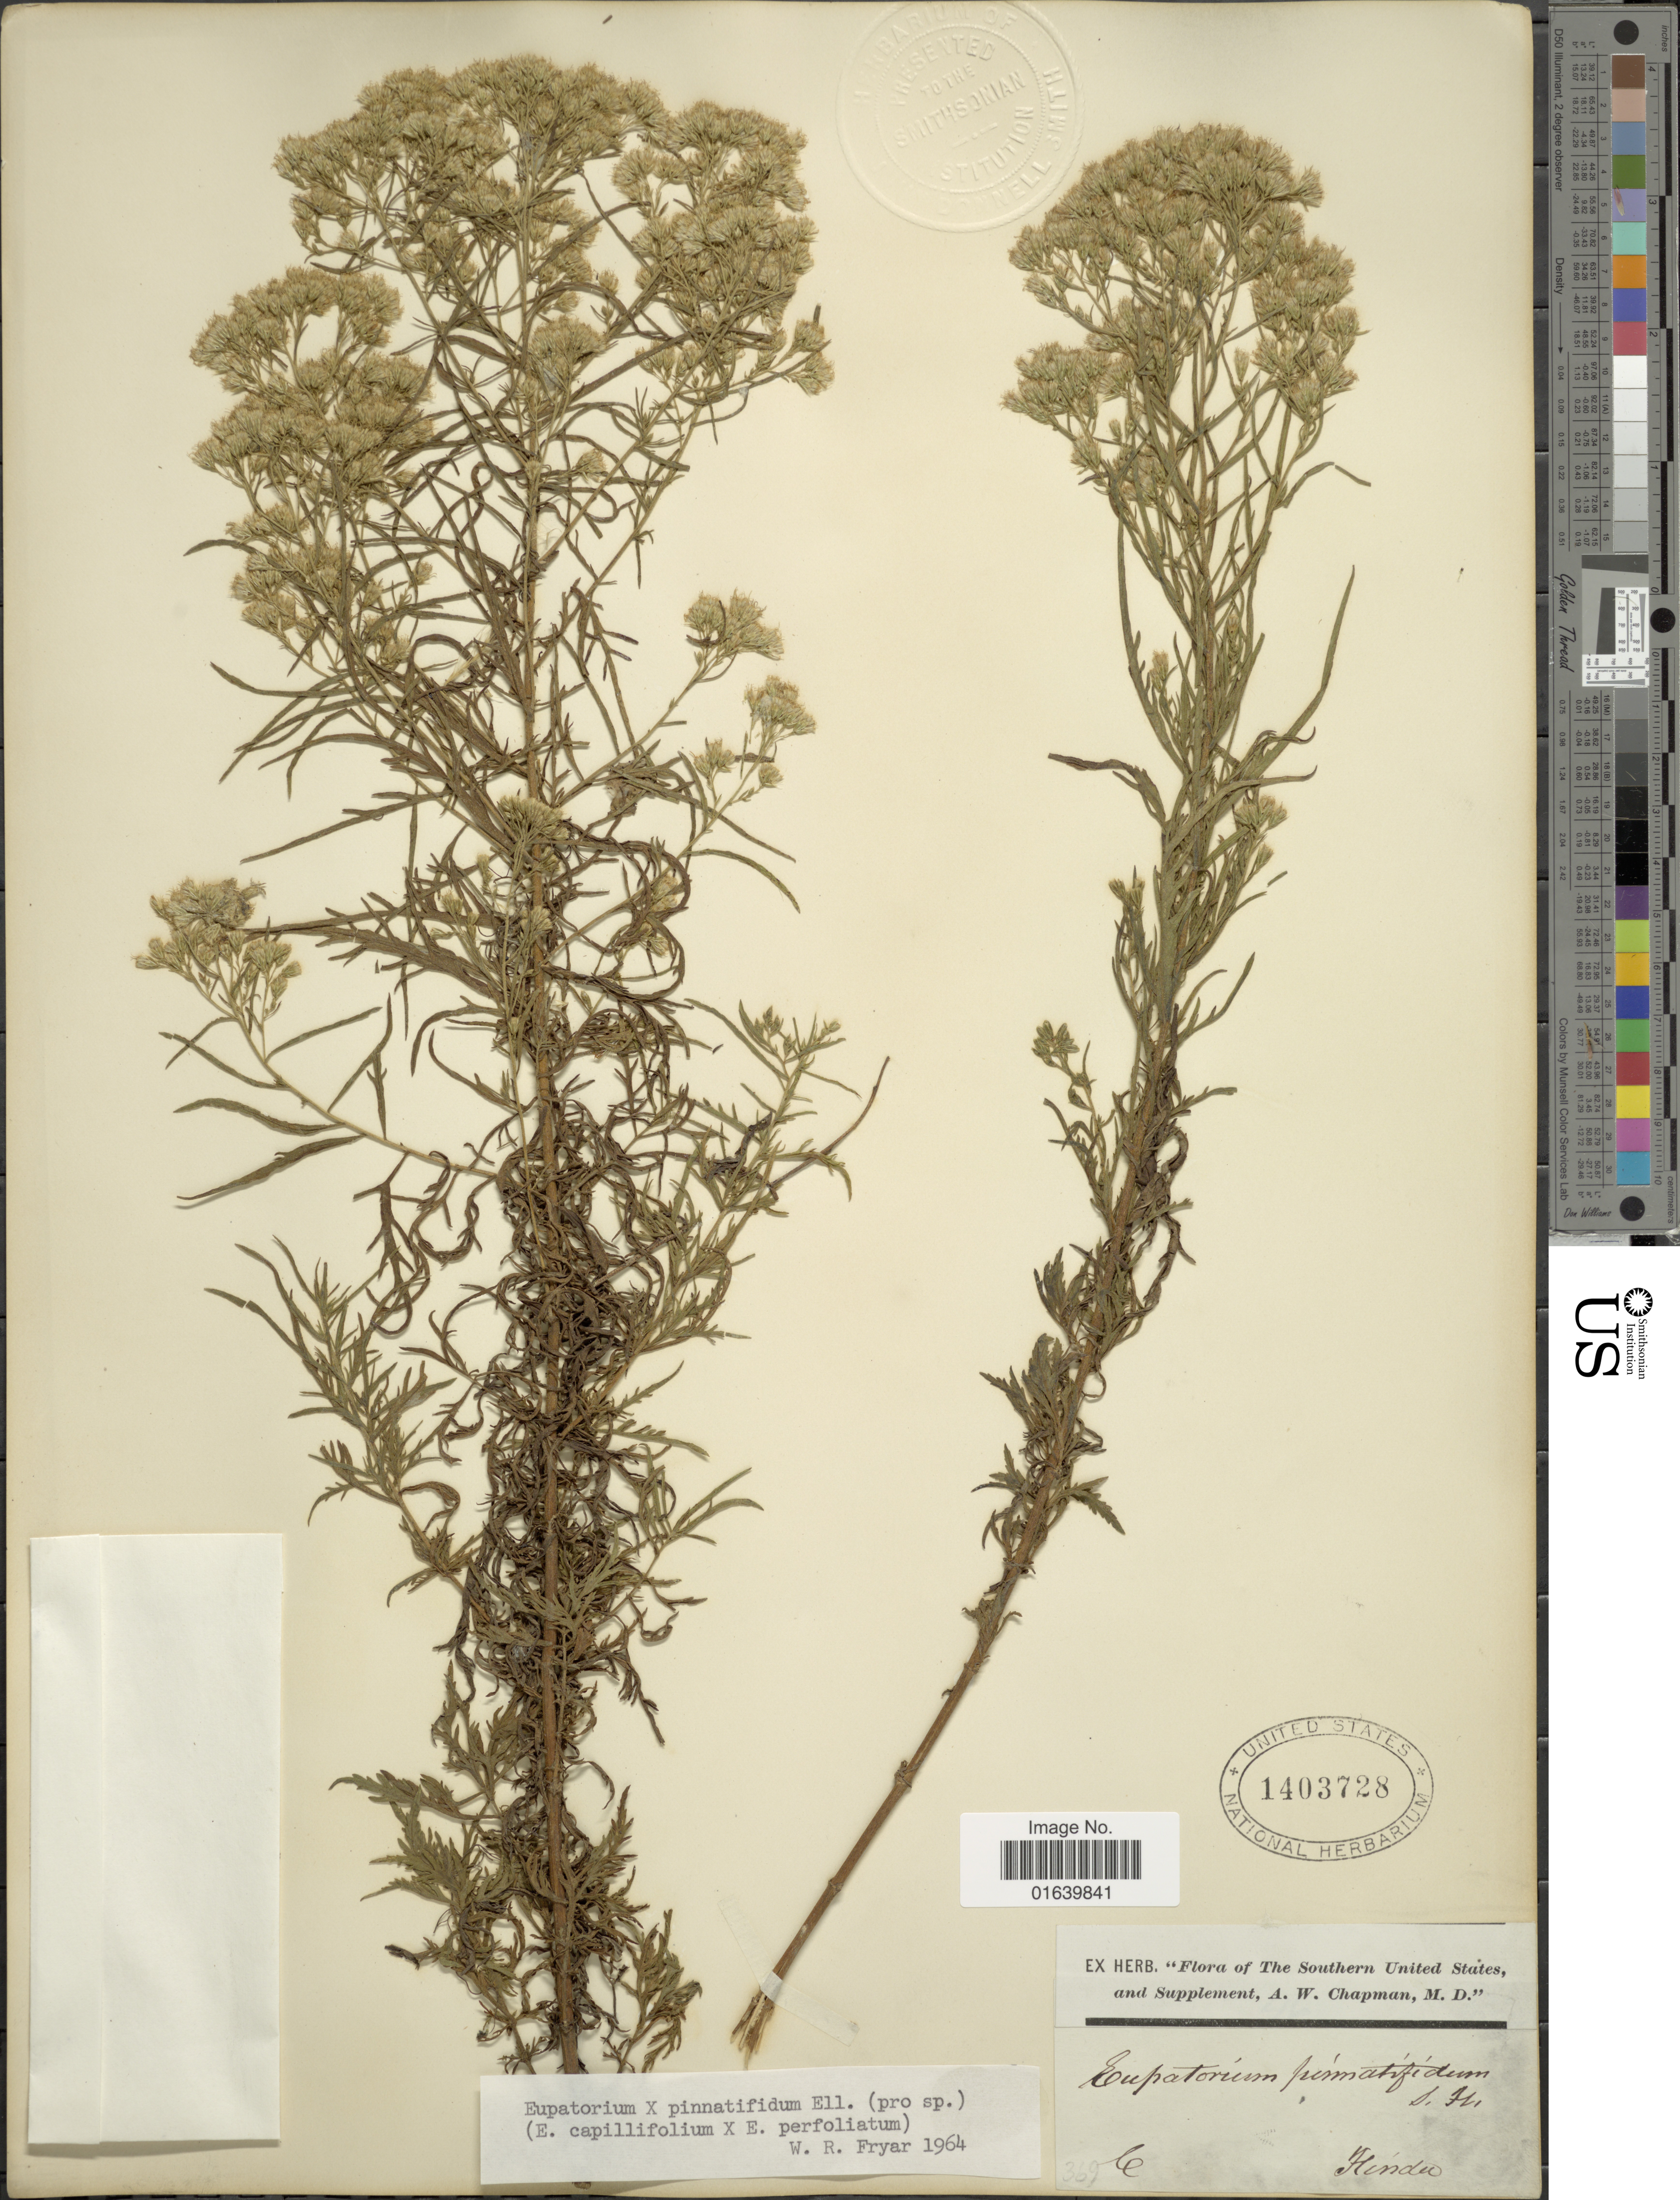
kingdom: Plantae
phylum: Tracheophyta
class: Magnoliopsida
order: Asterales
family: Asteraceae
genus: Eupatorium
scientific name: Eupatorium x pinnatifidum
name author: Elliott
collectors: A. W. Chapman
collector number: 369*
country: United States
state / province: Florida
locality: The Southern United States, and Supplement, Hindu.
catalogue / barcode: US 1403728